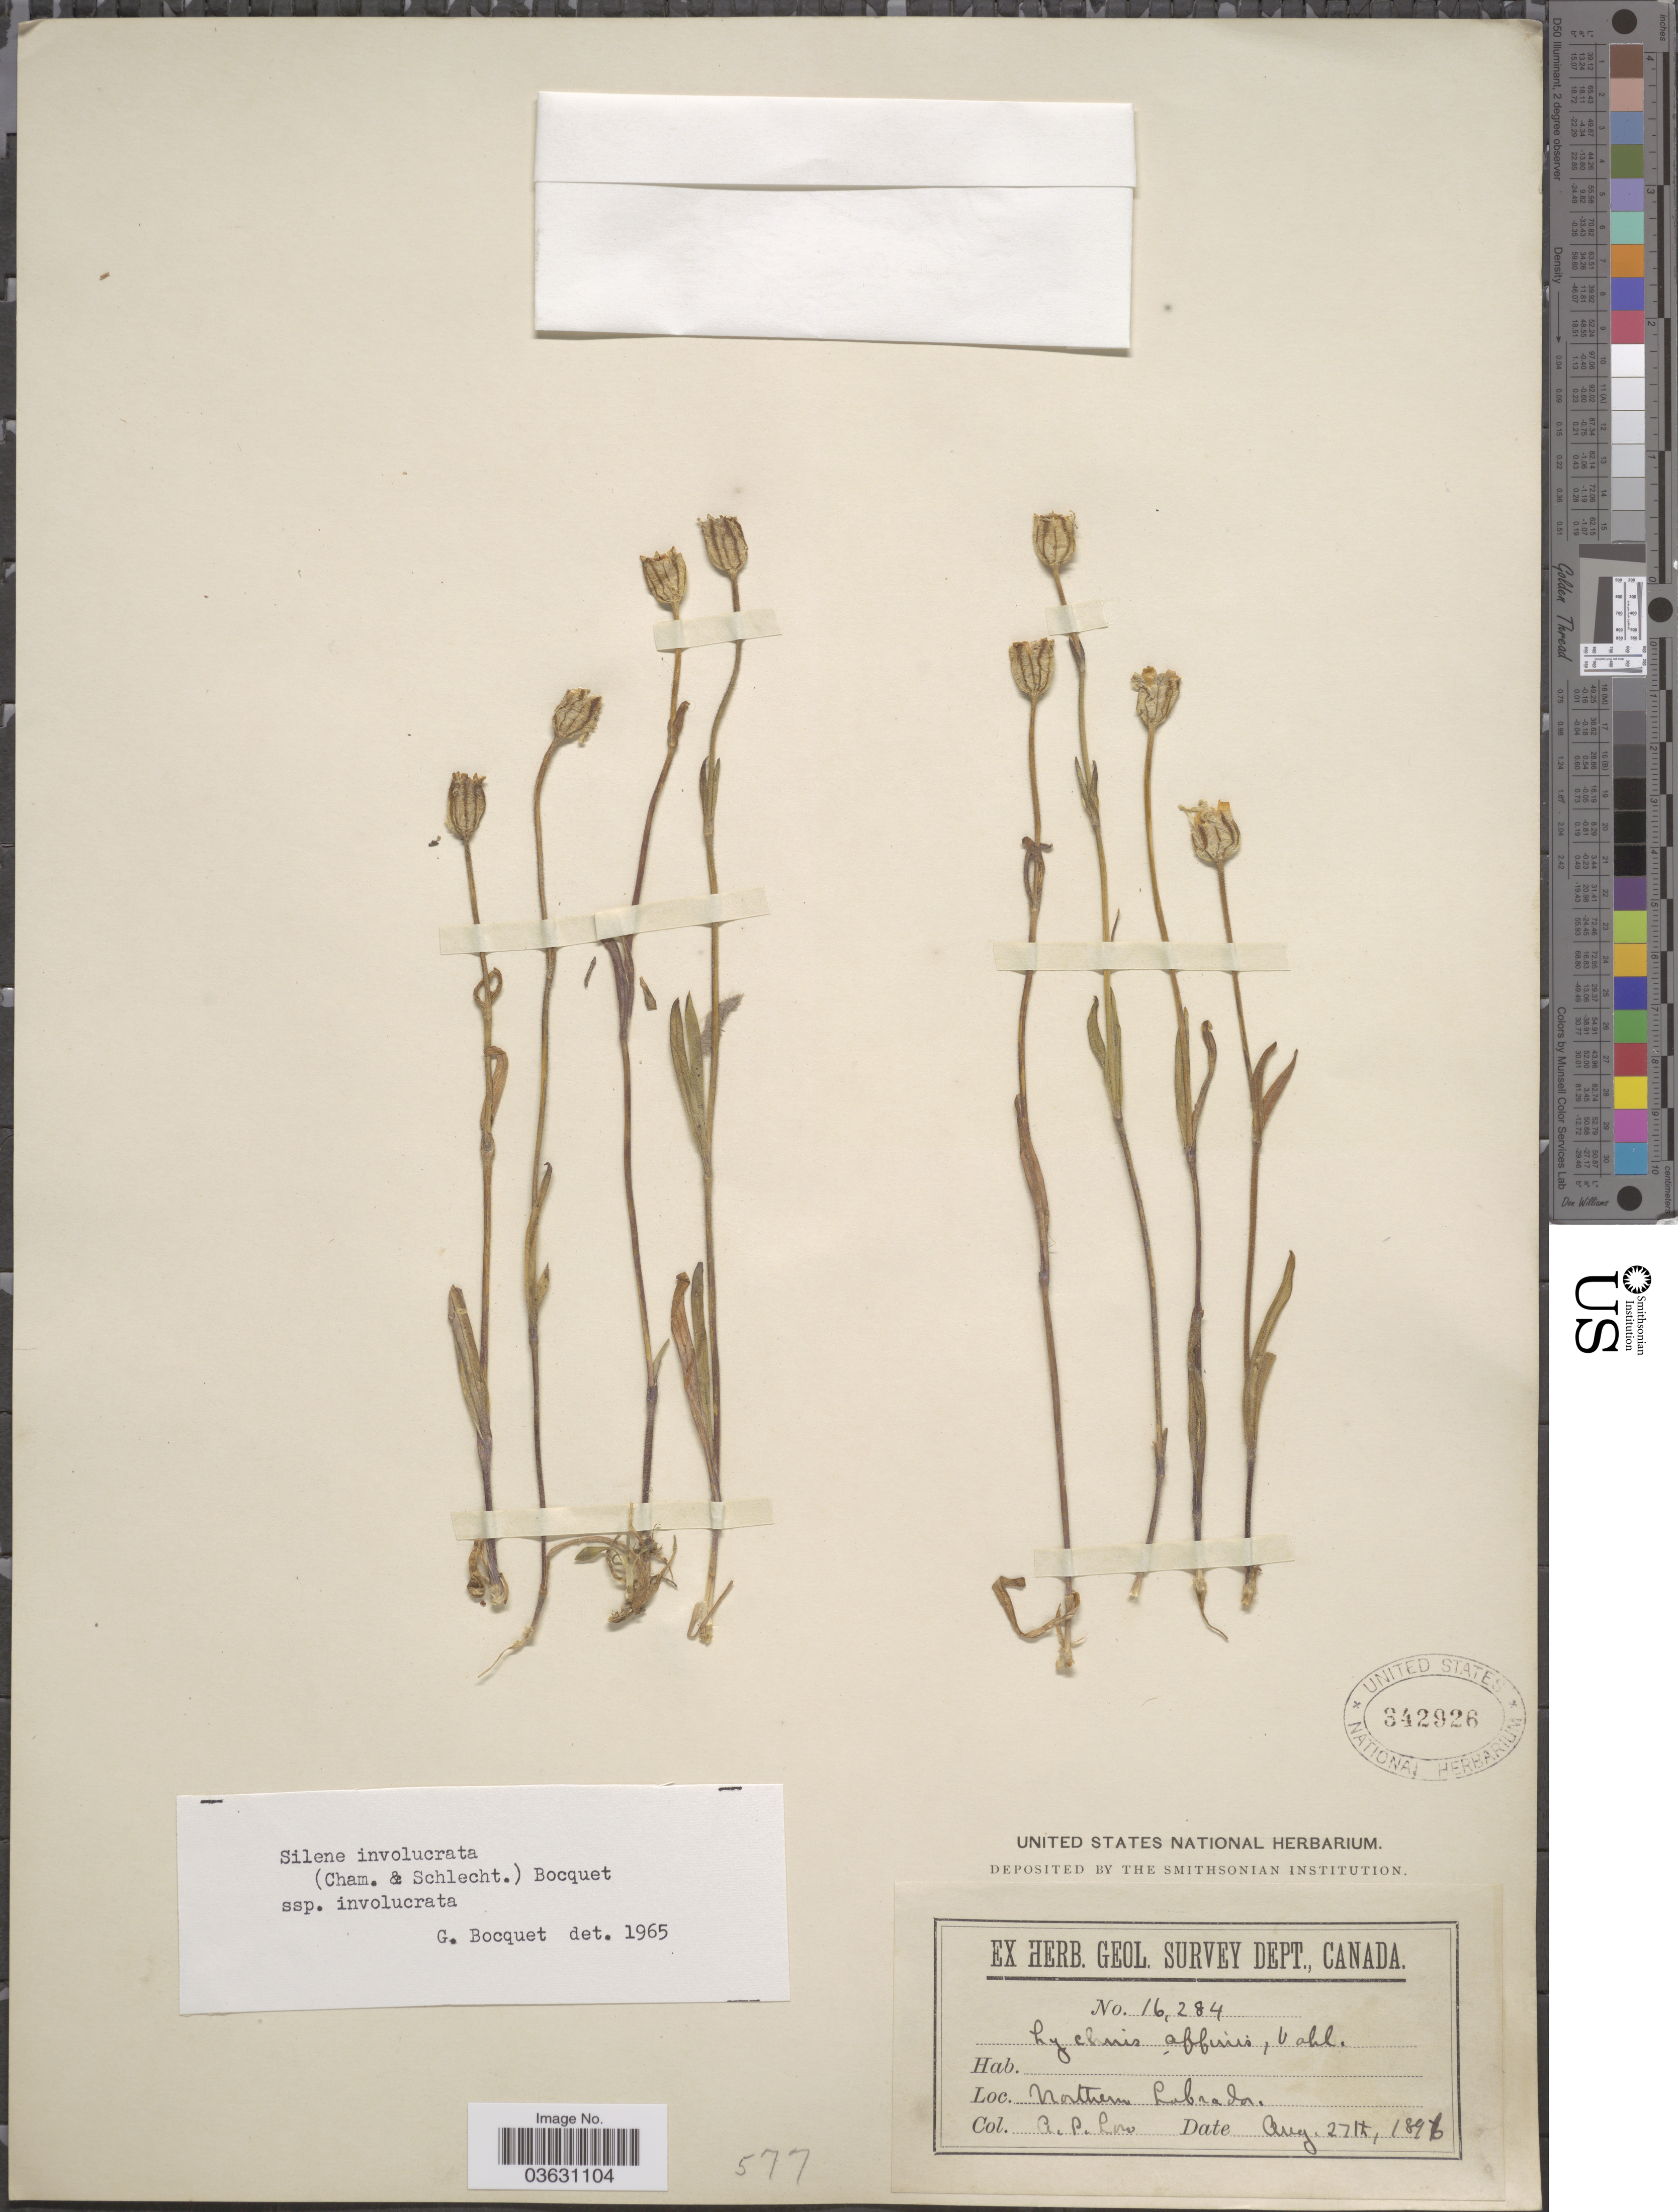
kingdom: Plantae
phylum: Tracheophyta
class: Magnoliopsida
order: Caryophyllales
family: Caryophyllaceae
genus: Silene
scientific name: Silene involucrata subsp. involucrata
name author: (Cham. & Schltdl.) Bocquet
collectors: A. Low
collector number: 16284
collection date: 1896-08-27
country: Canada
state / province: Newfoundland and Labrador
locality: Northern Labrador.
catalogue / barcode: US 342926